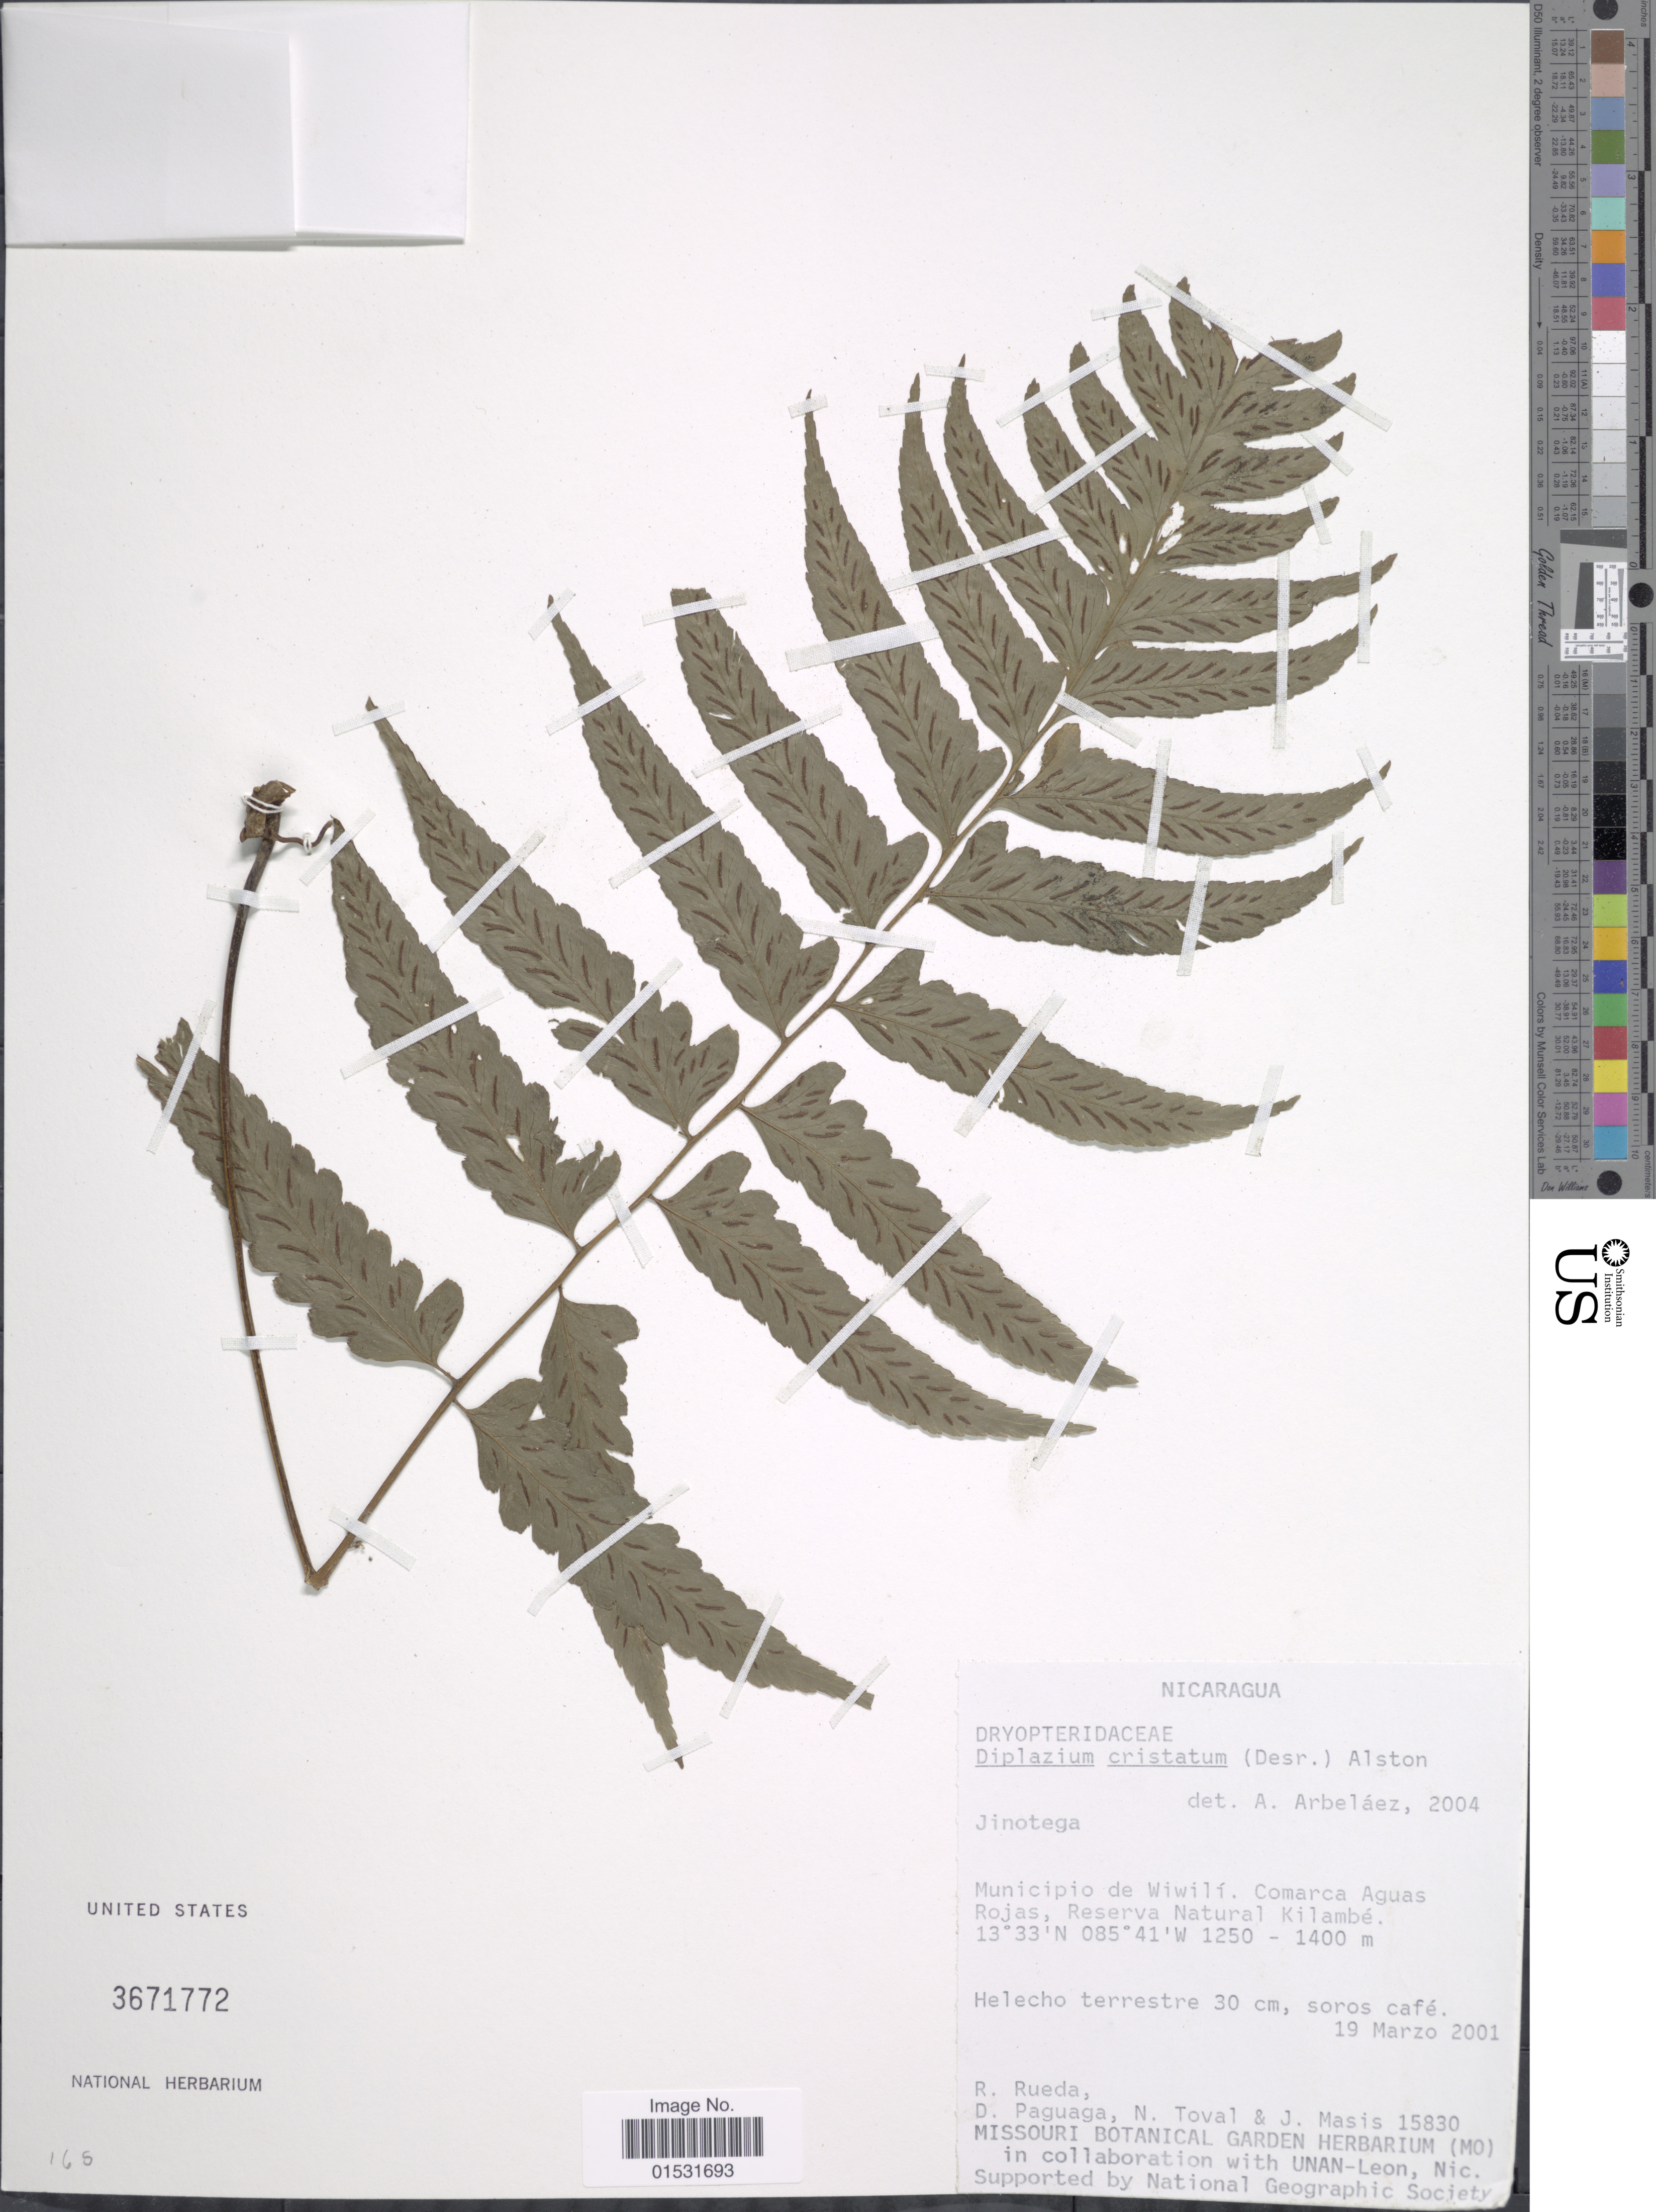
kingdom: Plantae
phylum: Tracheophyta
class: Polypodiopsida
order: Polypodiales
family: Athyriaceae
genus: Diplazium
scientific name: Diplazium cristatum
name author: (Desr.) Alston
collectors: R. Rueda, D. Paguaga, N. Toval & J. Masis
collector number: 15830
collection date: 2001-03-19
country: Nicaragua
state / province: Jinotega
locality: Municipio de Wiwili. Comarca Aguas Rojas, Reserva Natural Kilambe.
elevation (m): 1250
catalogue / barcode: US 3671772